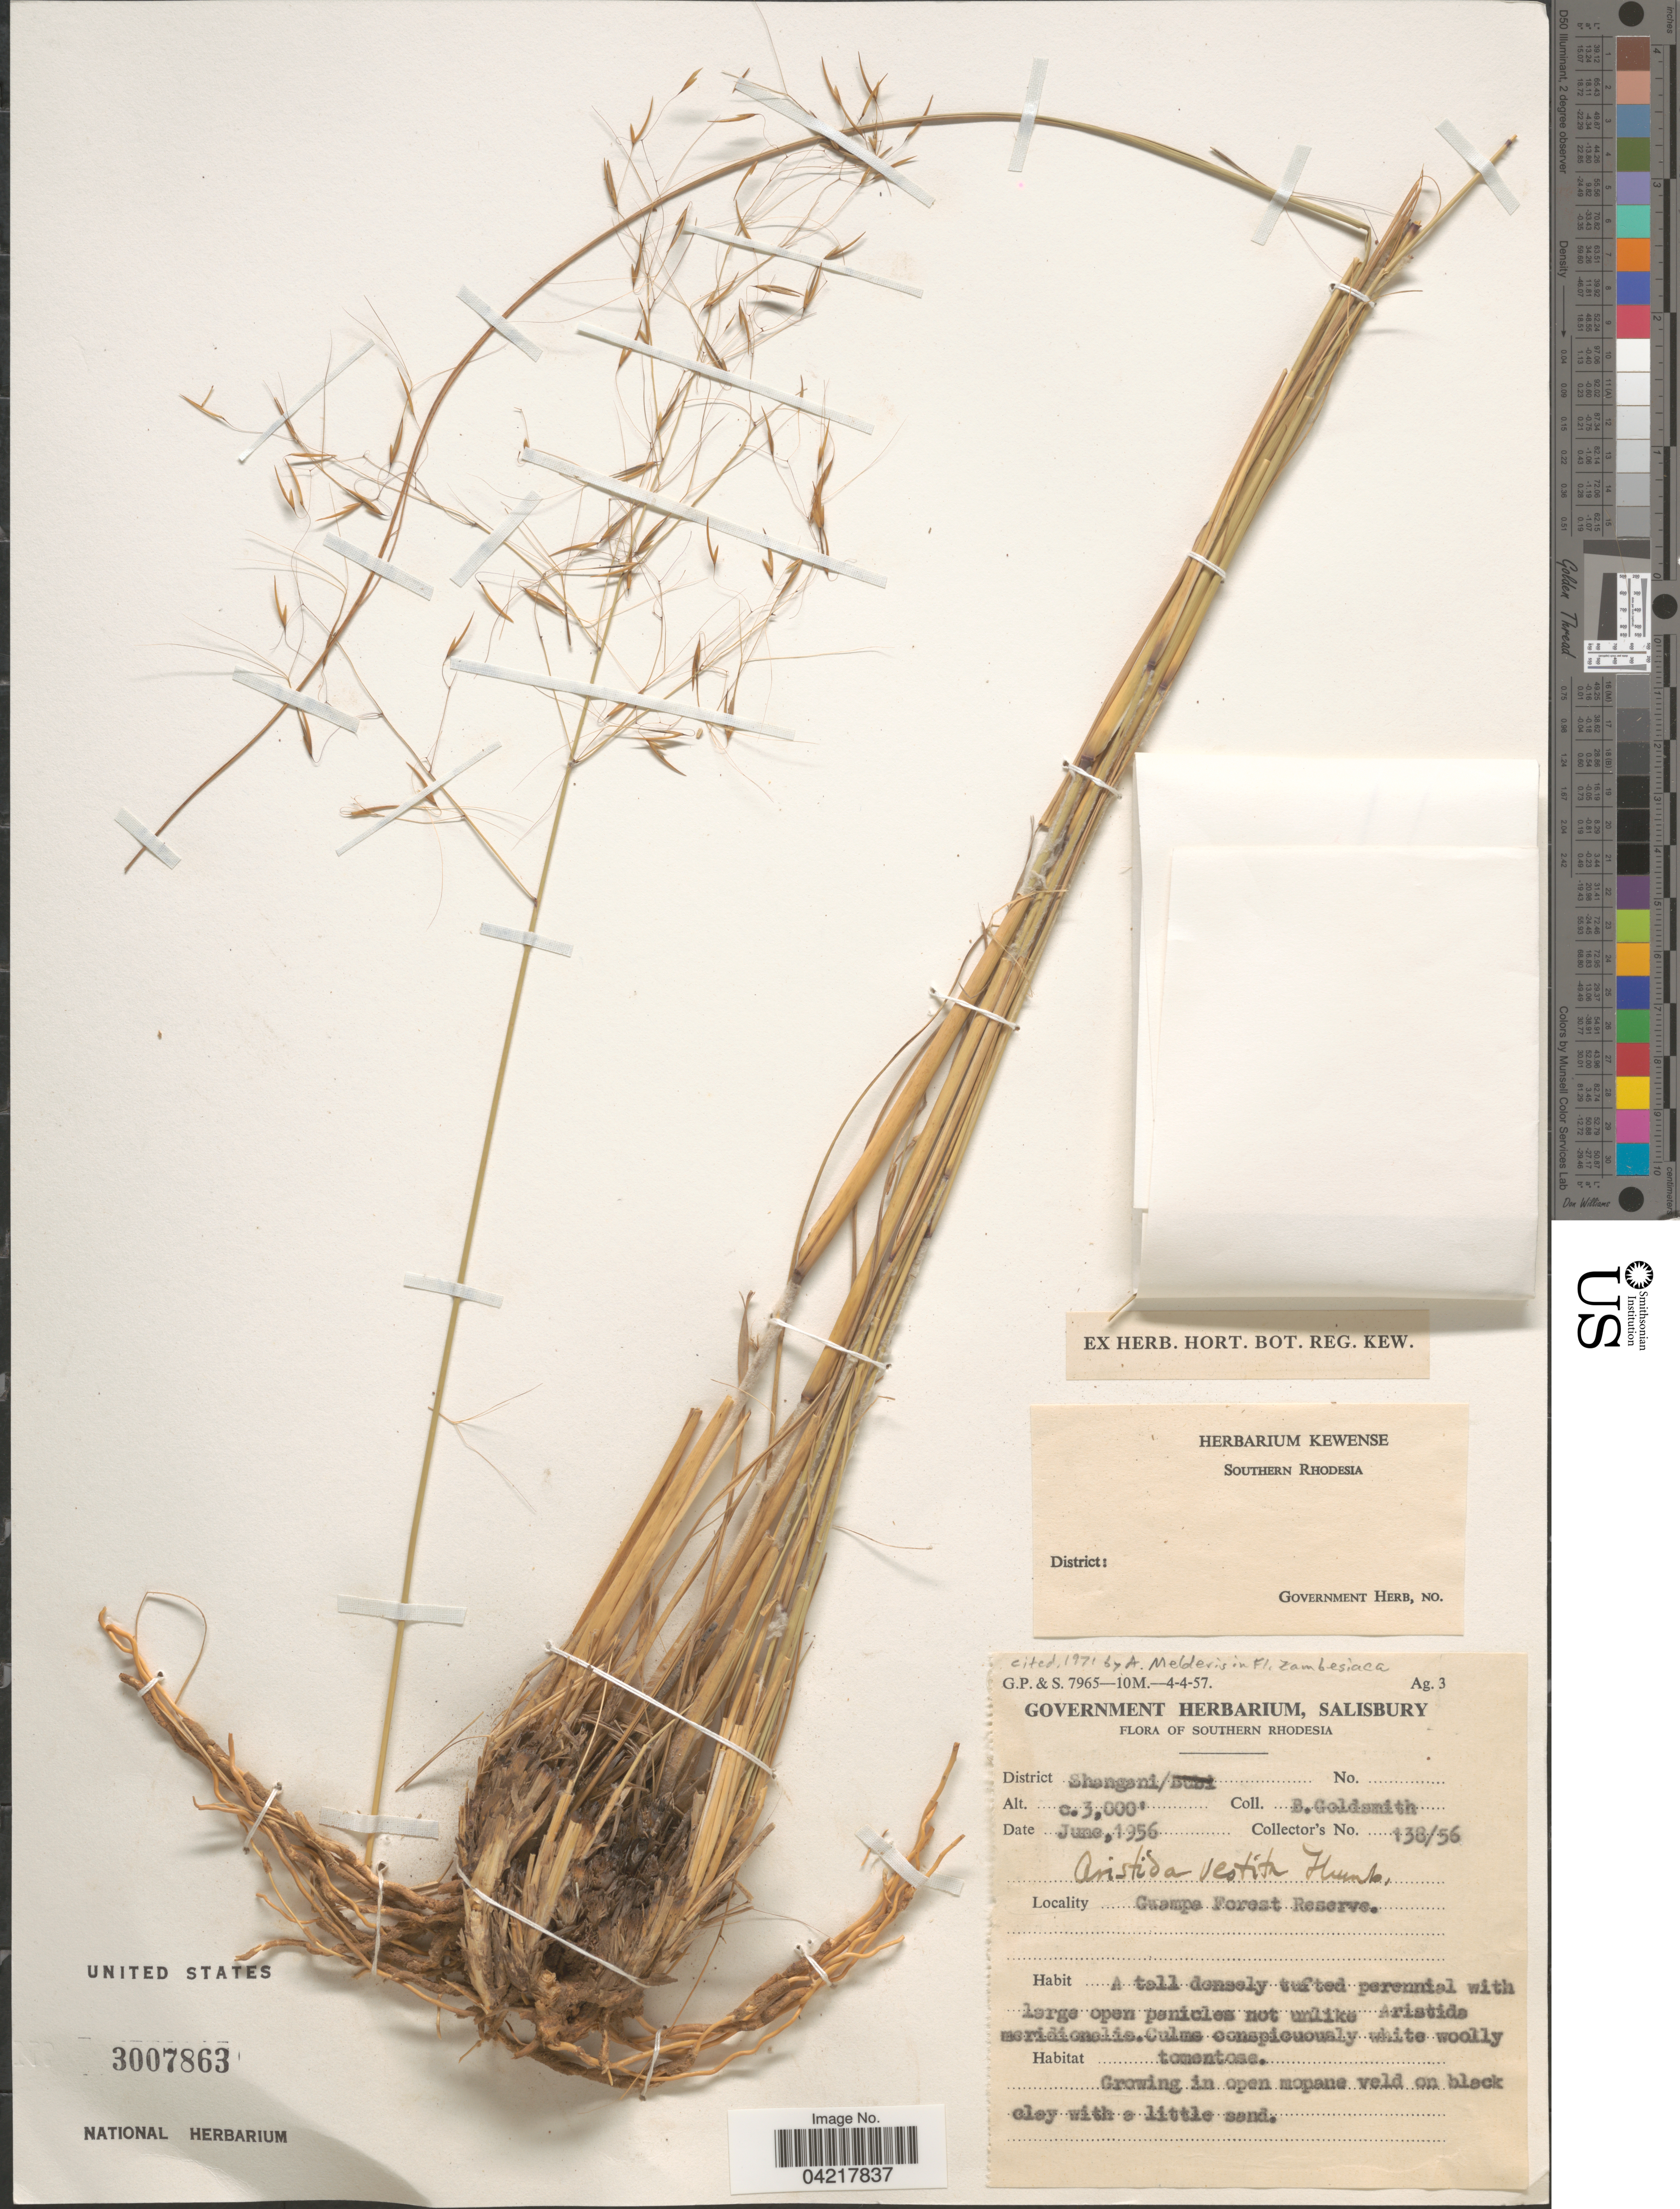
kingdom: Plantae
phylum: Tracheophyta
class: Liliopsida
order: Poales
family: Poaceae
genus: Aristida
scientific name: Aristida vestita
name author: Thunb.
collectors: B. Goldsmith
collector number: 138/56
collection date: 1956-06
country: Zimbabwe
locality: Southern Rhodesia. District Shangani. Gwampa Forest Reserve.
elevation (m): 914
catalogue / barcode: US 3007863